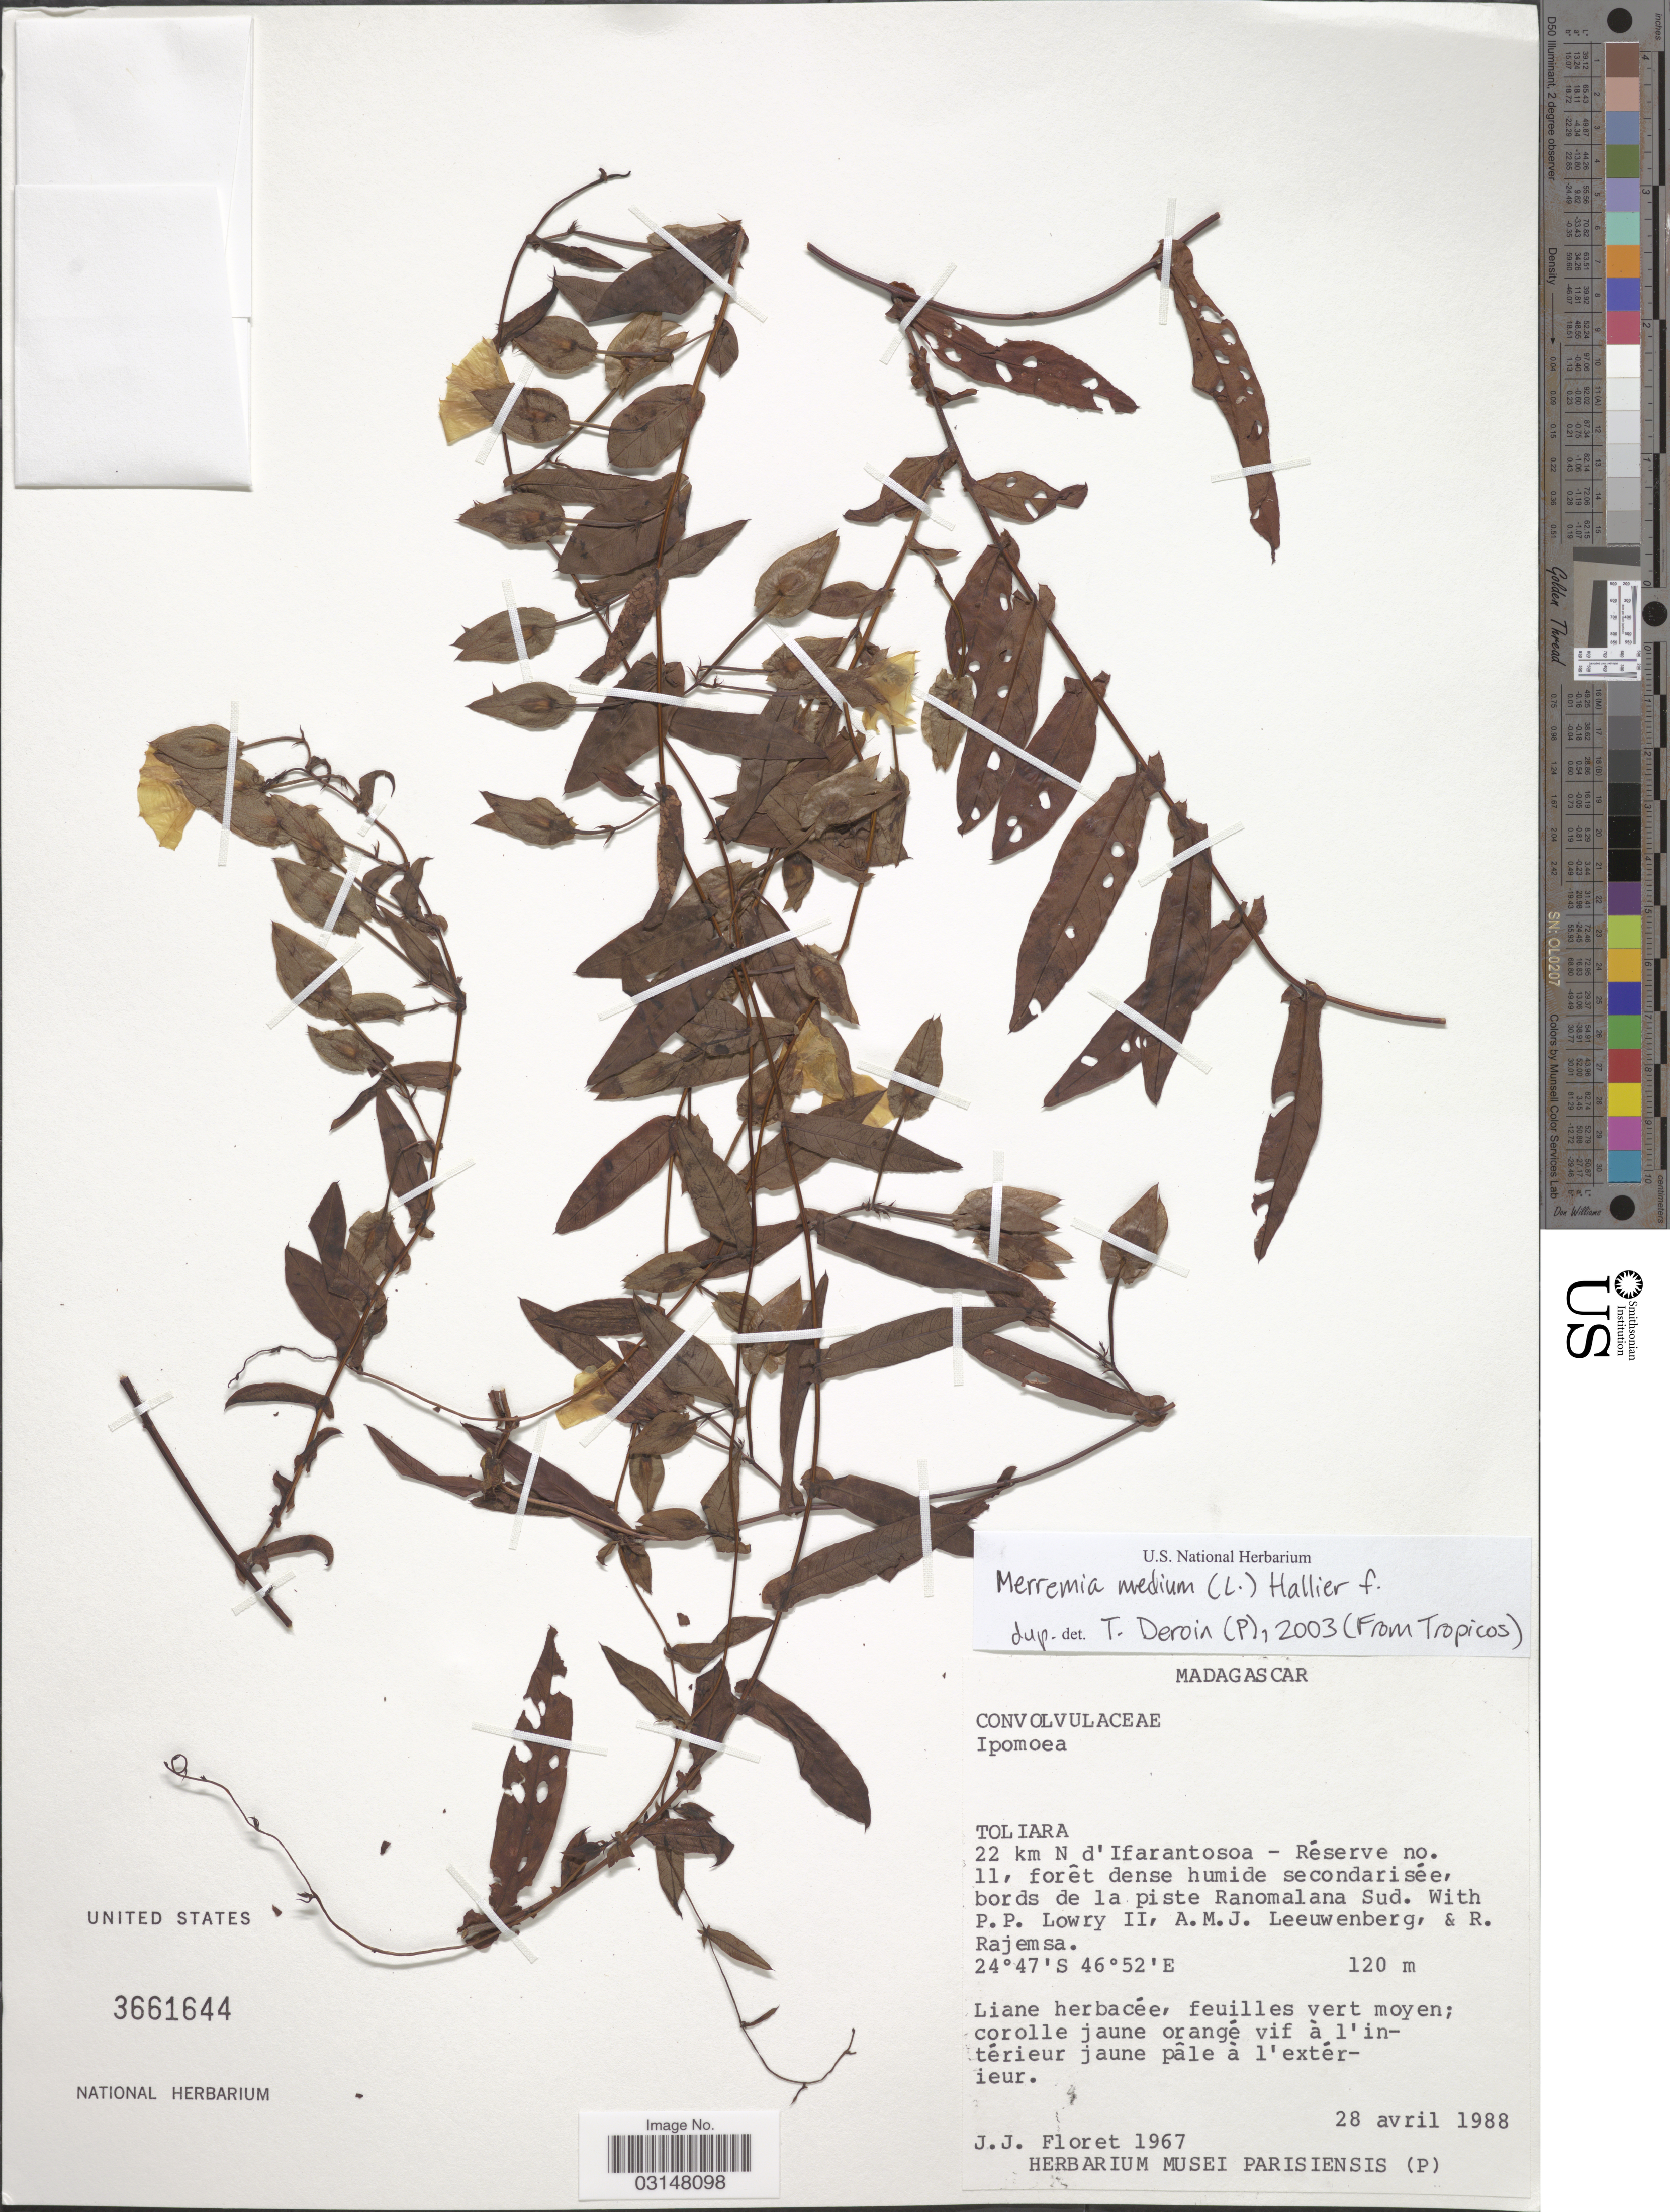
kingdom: Plantae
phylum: Tracheophyta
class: Magnoliopsida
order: Solanales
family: Convolvulaceae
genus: Xenostegia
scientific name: Xenostegia medium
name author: (L.) A. R. Simões & Staples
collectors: J. Floret, P. P. Lowry, A. J. M. Leeuwenberg & R. Rajemsa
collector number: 1967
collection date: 1988-04-28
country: Madagascar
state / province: Anosy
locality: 22 km N d'Ifarantsoa - Réserve no. 11, forêt dense humide secondarisée, bords de la piste Ranomalana Sud.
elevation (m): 120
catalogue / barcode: US 3661644